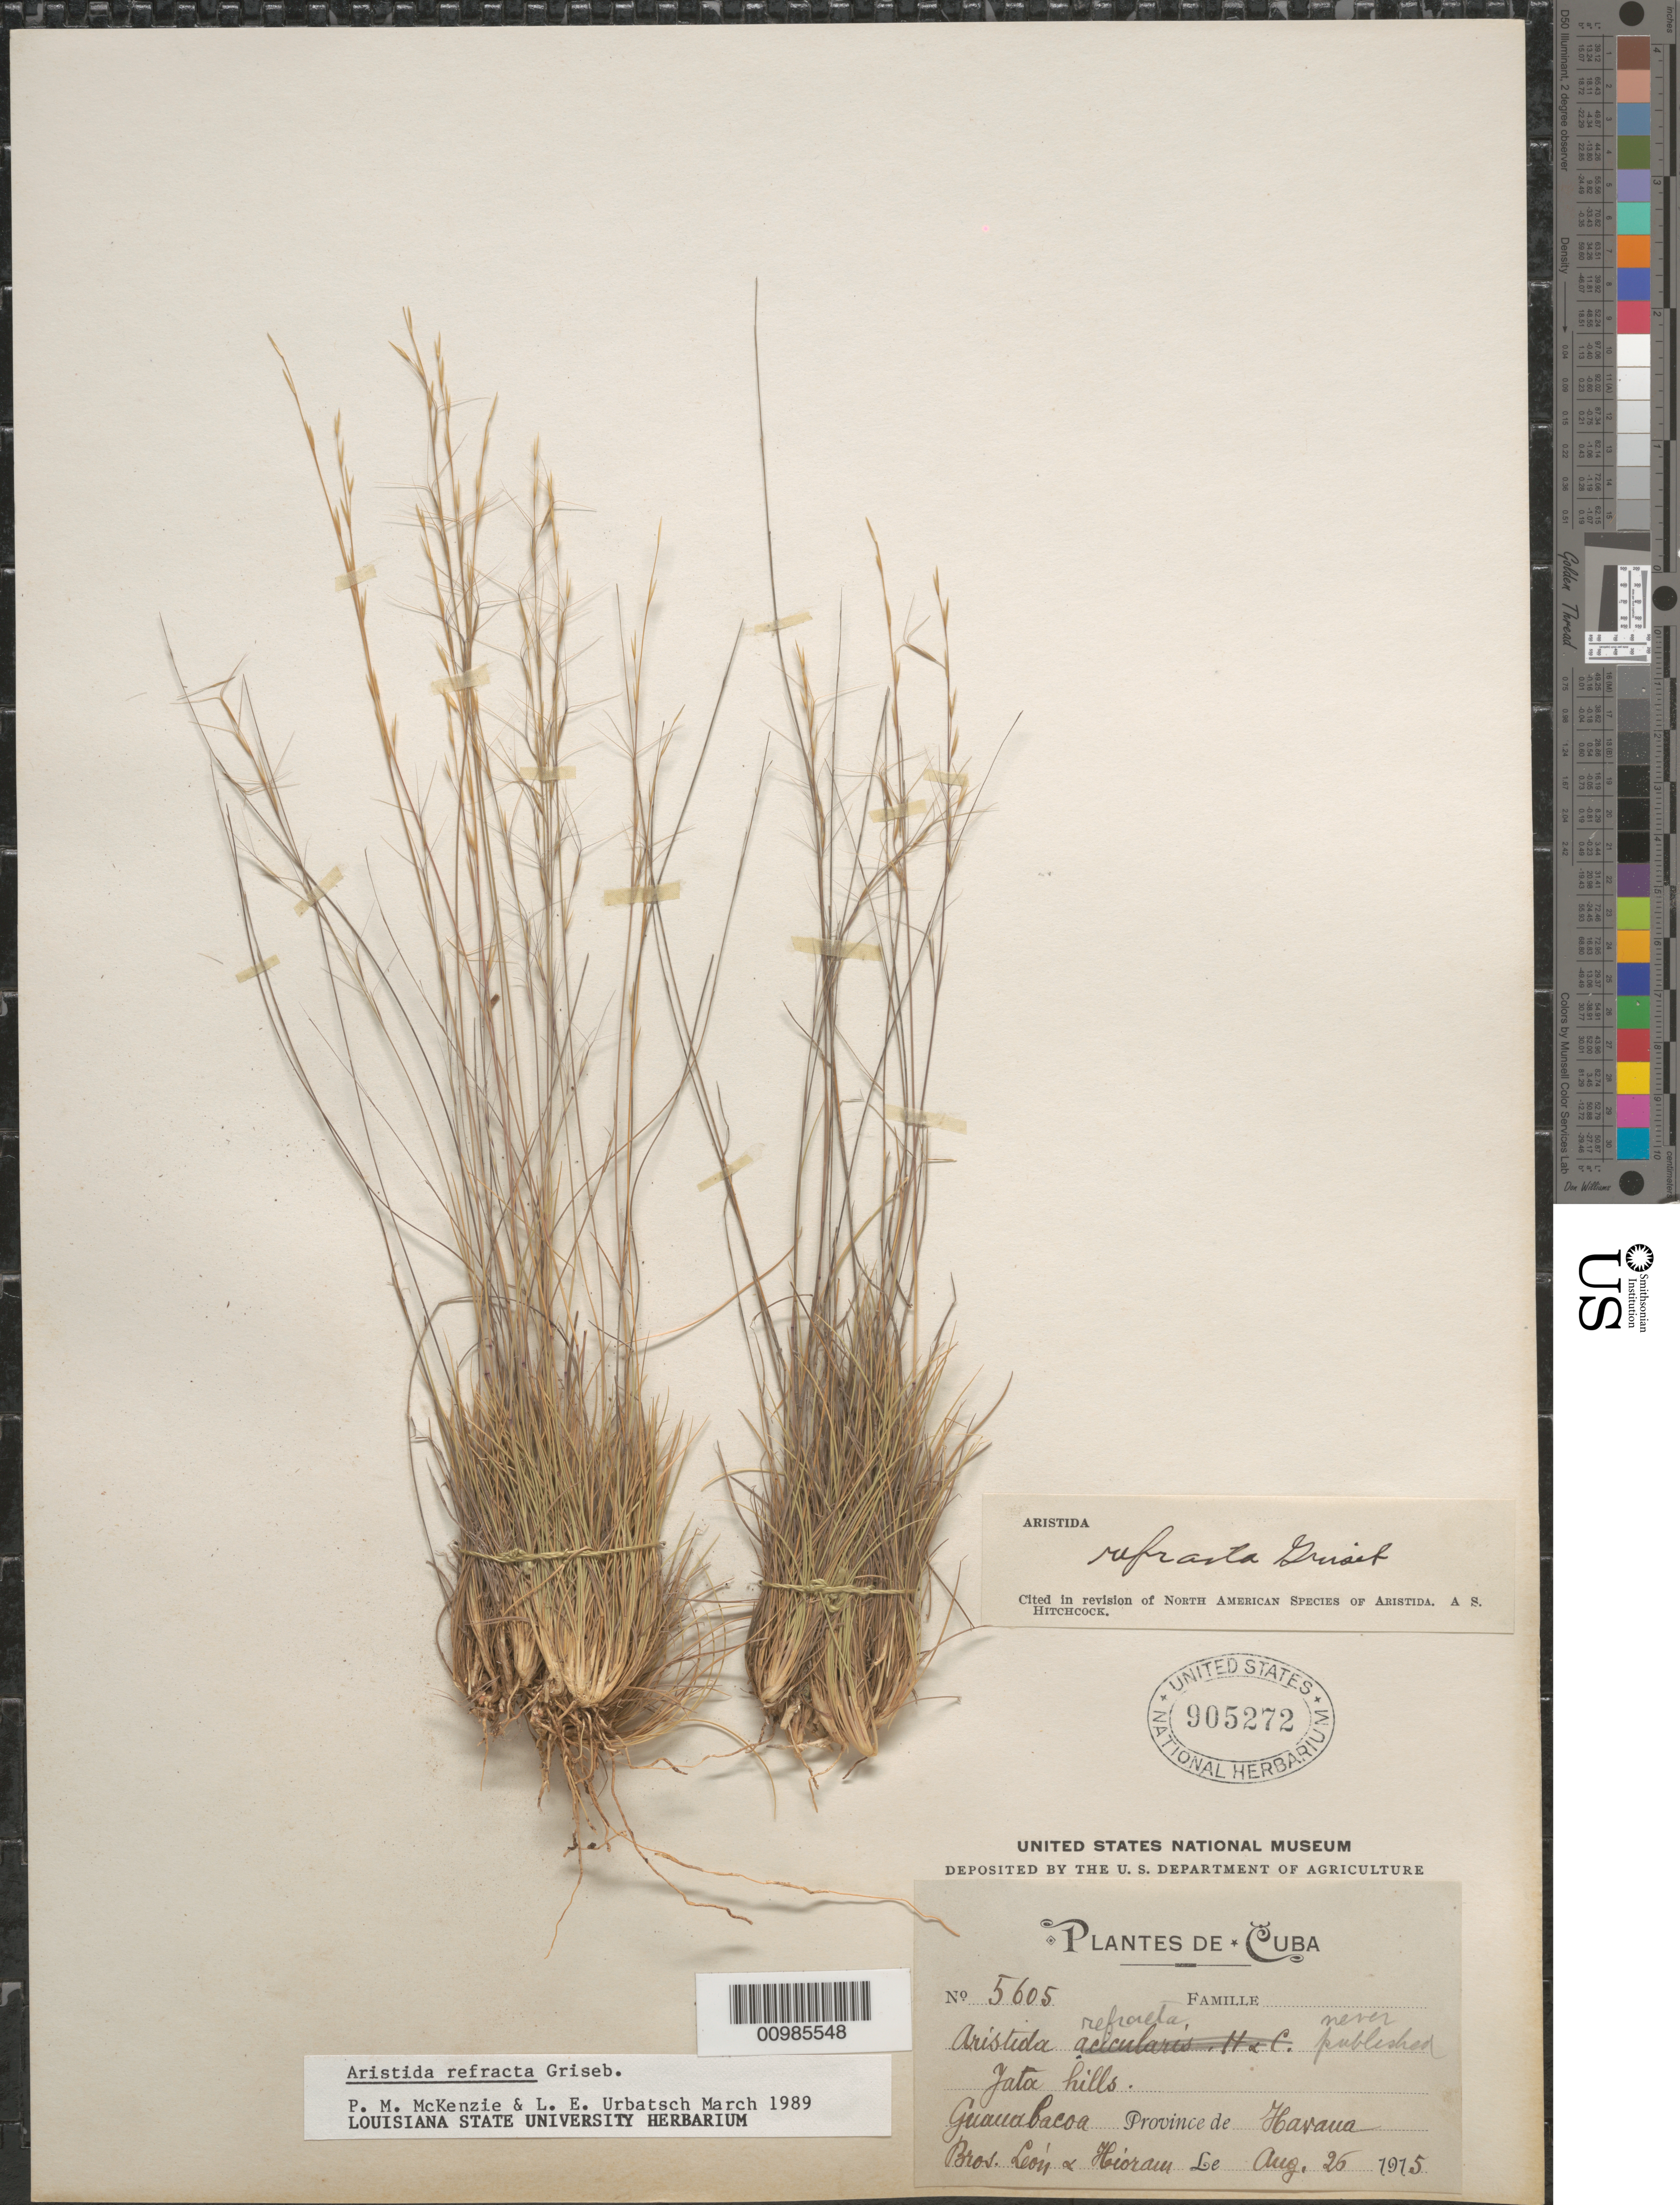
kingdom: Plantae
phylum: Tracheophyta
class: Liliopsida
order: Poales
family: Poaceae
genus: Aristida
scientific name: Aristida refracta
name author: Griseb.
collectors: Bro. León & Bro. Hioram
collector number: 5605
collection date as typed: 26 Aug 1915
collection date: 1915-08-26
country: Cuba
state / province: La Habana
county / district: Municipio Guanabacoa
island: Cuba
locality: Jata hills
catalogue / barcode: US 905272